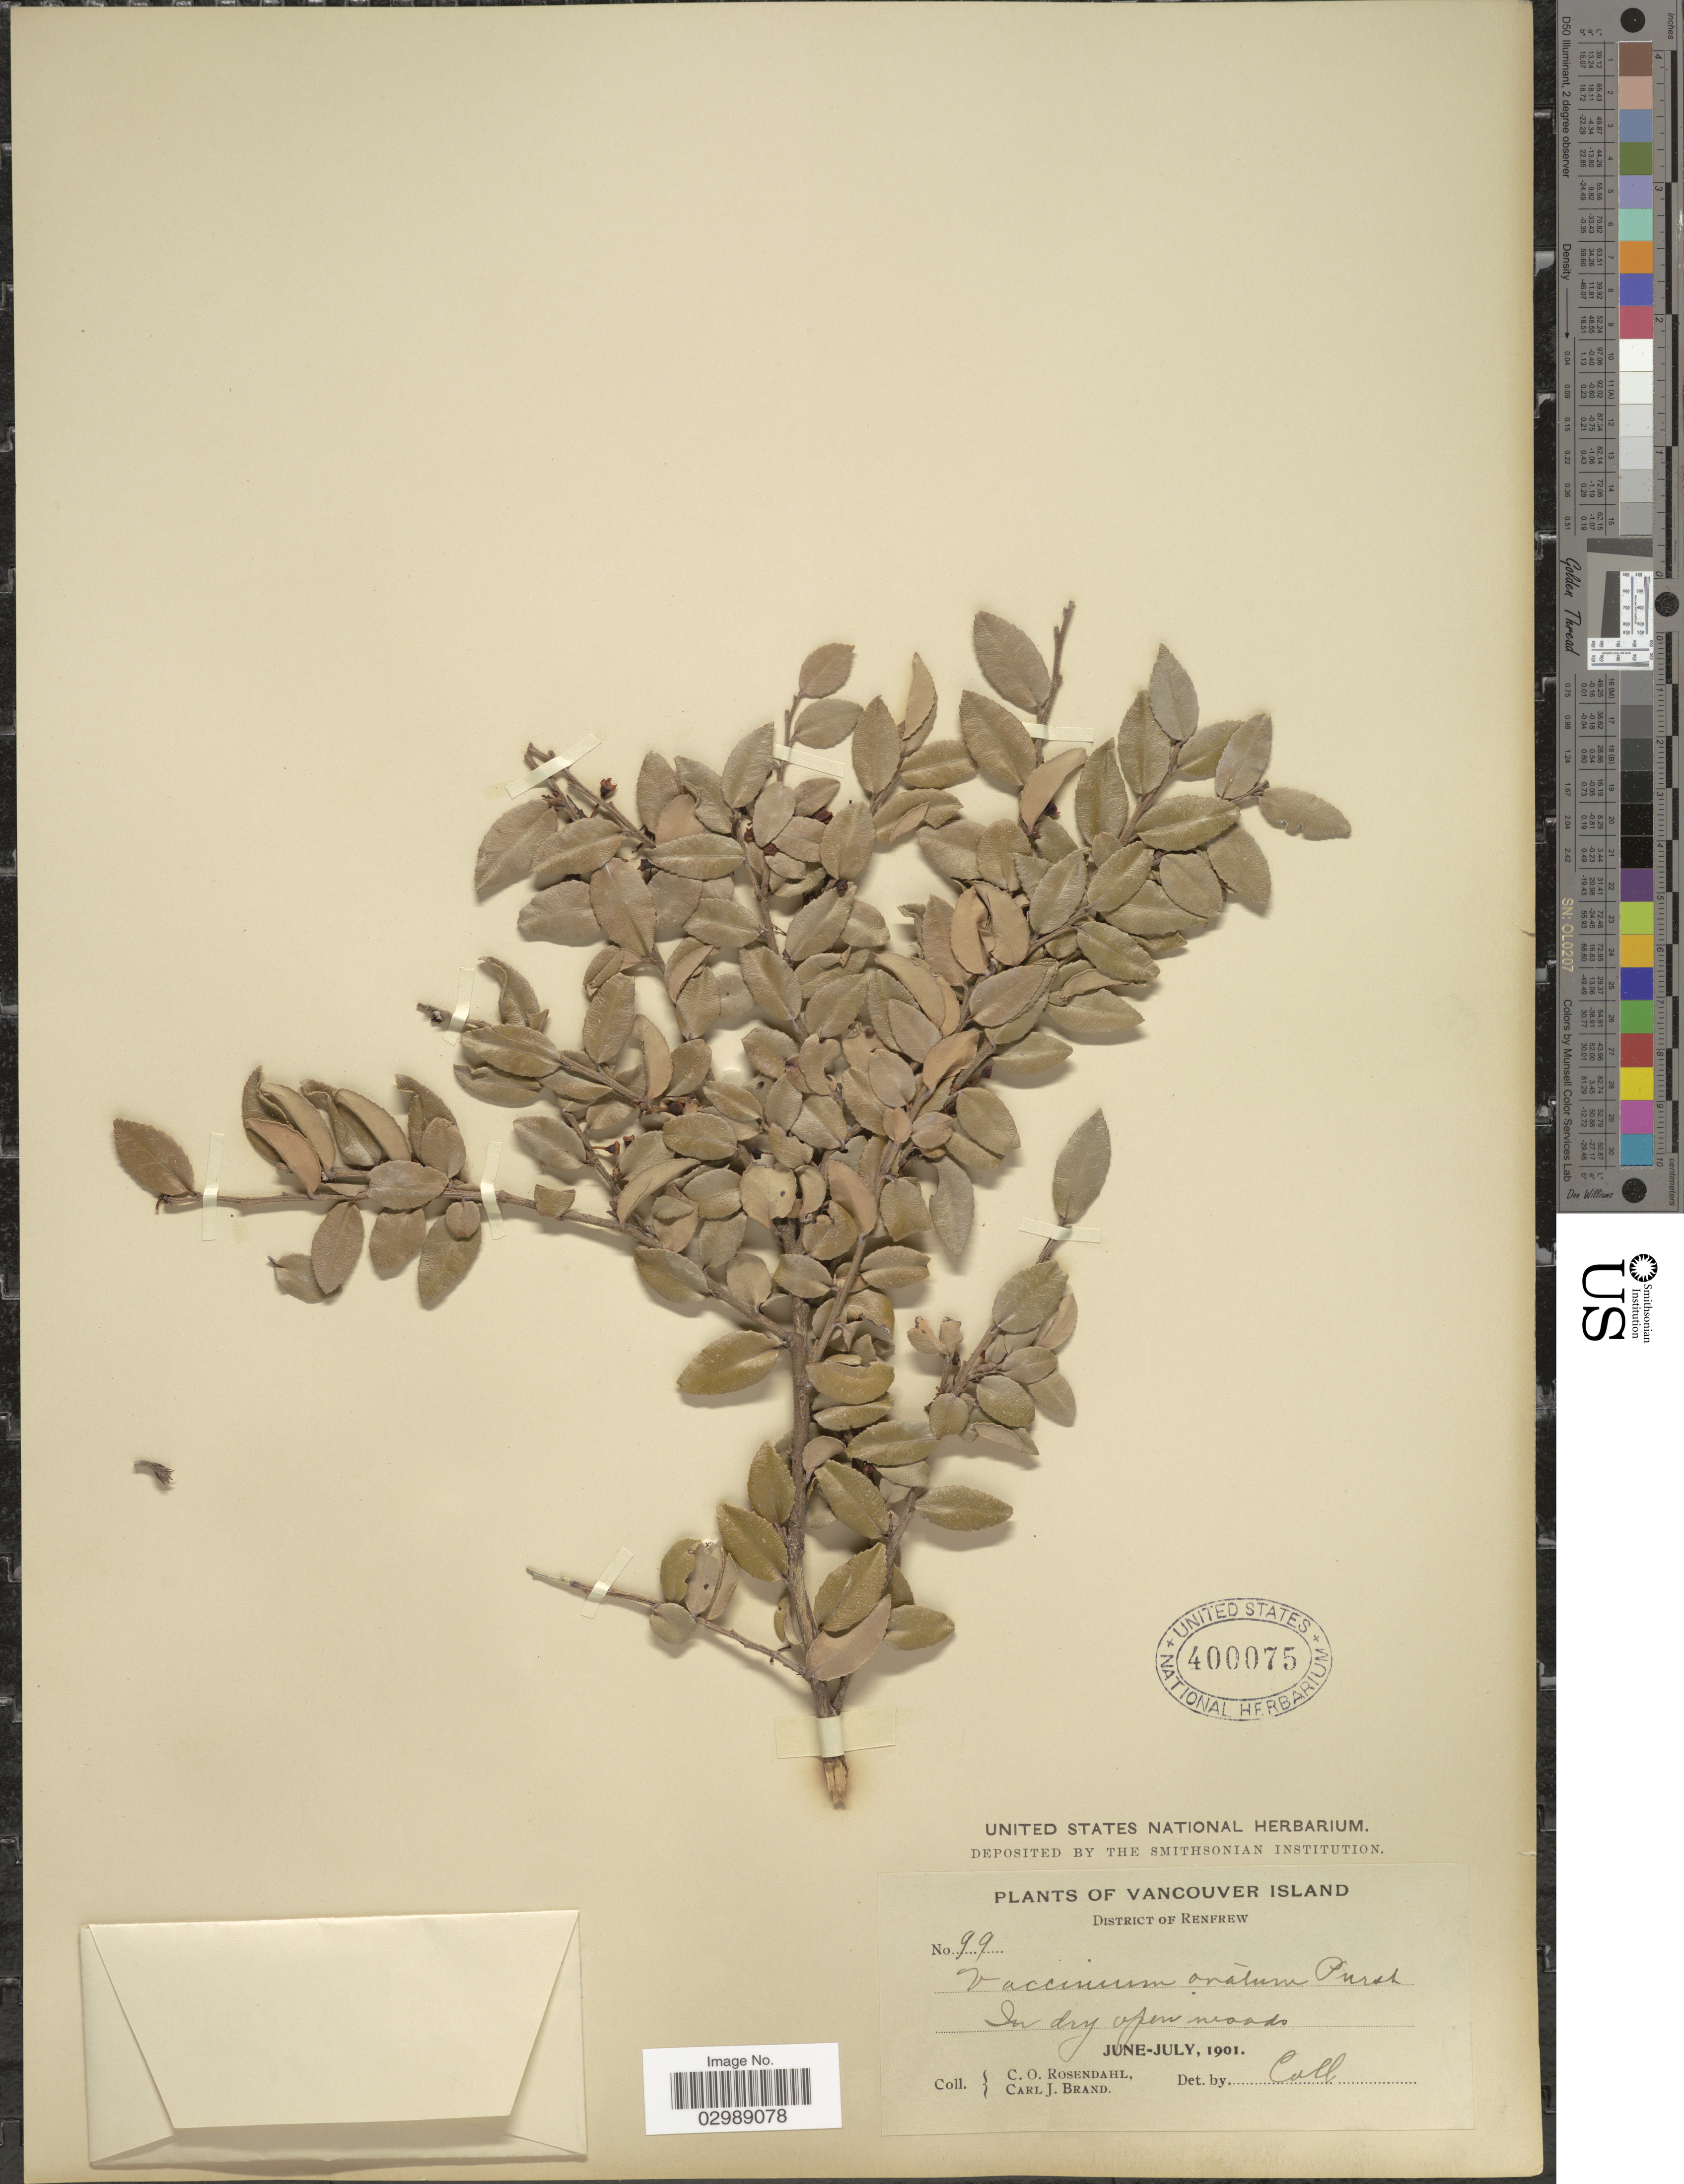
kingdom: Plantae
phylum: Tracheophyta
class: Magnoliopsida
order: Ericales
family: Ericaceae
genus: Vaccinium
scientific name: Vaccinium ovatum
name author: Pursh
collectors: C. O. Rosendahl & C. J. Brand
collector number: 99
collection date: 1901-06/1901-07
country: Canada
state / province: British Columbia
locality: Vancouver Island. District of Renfrew.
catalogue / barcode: US 400075